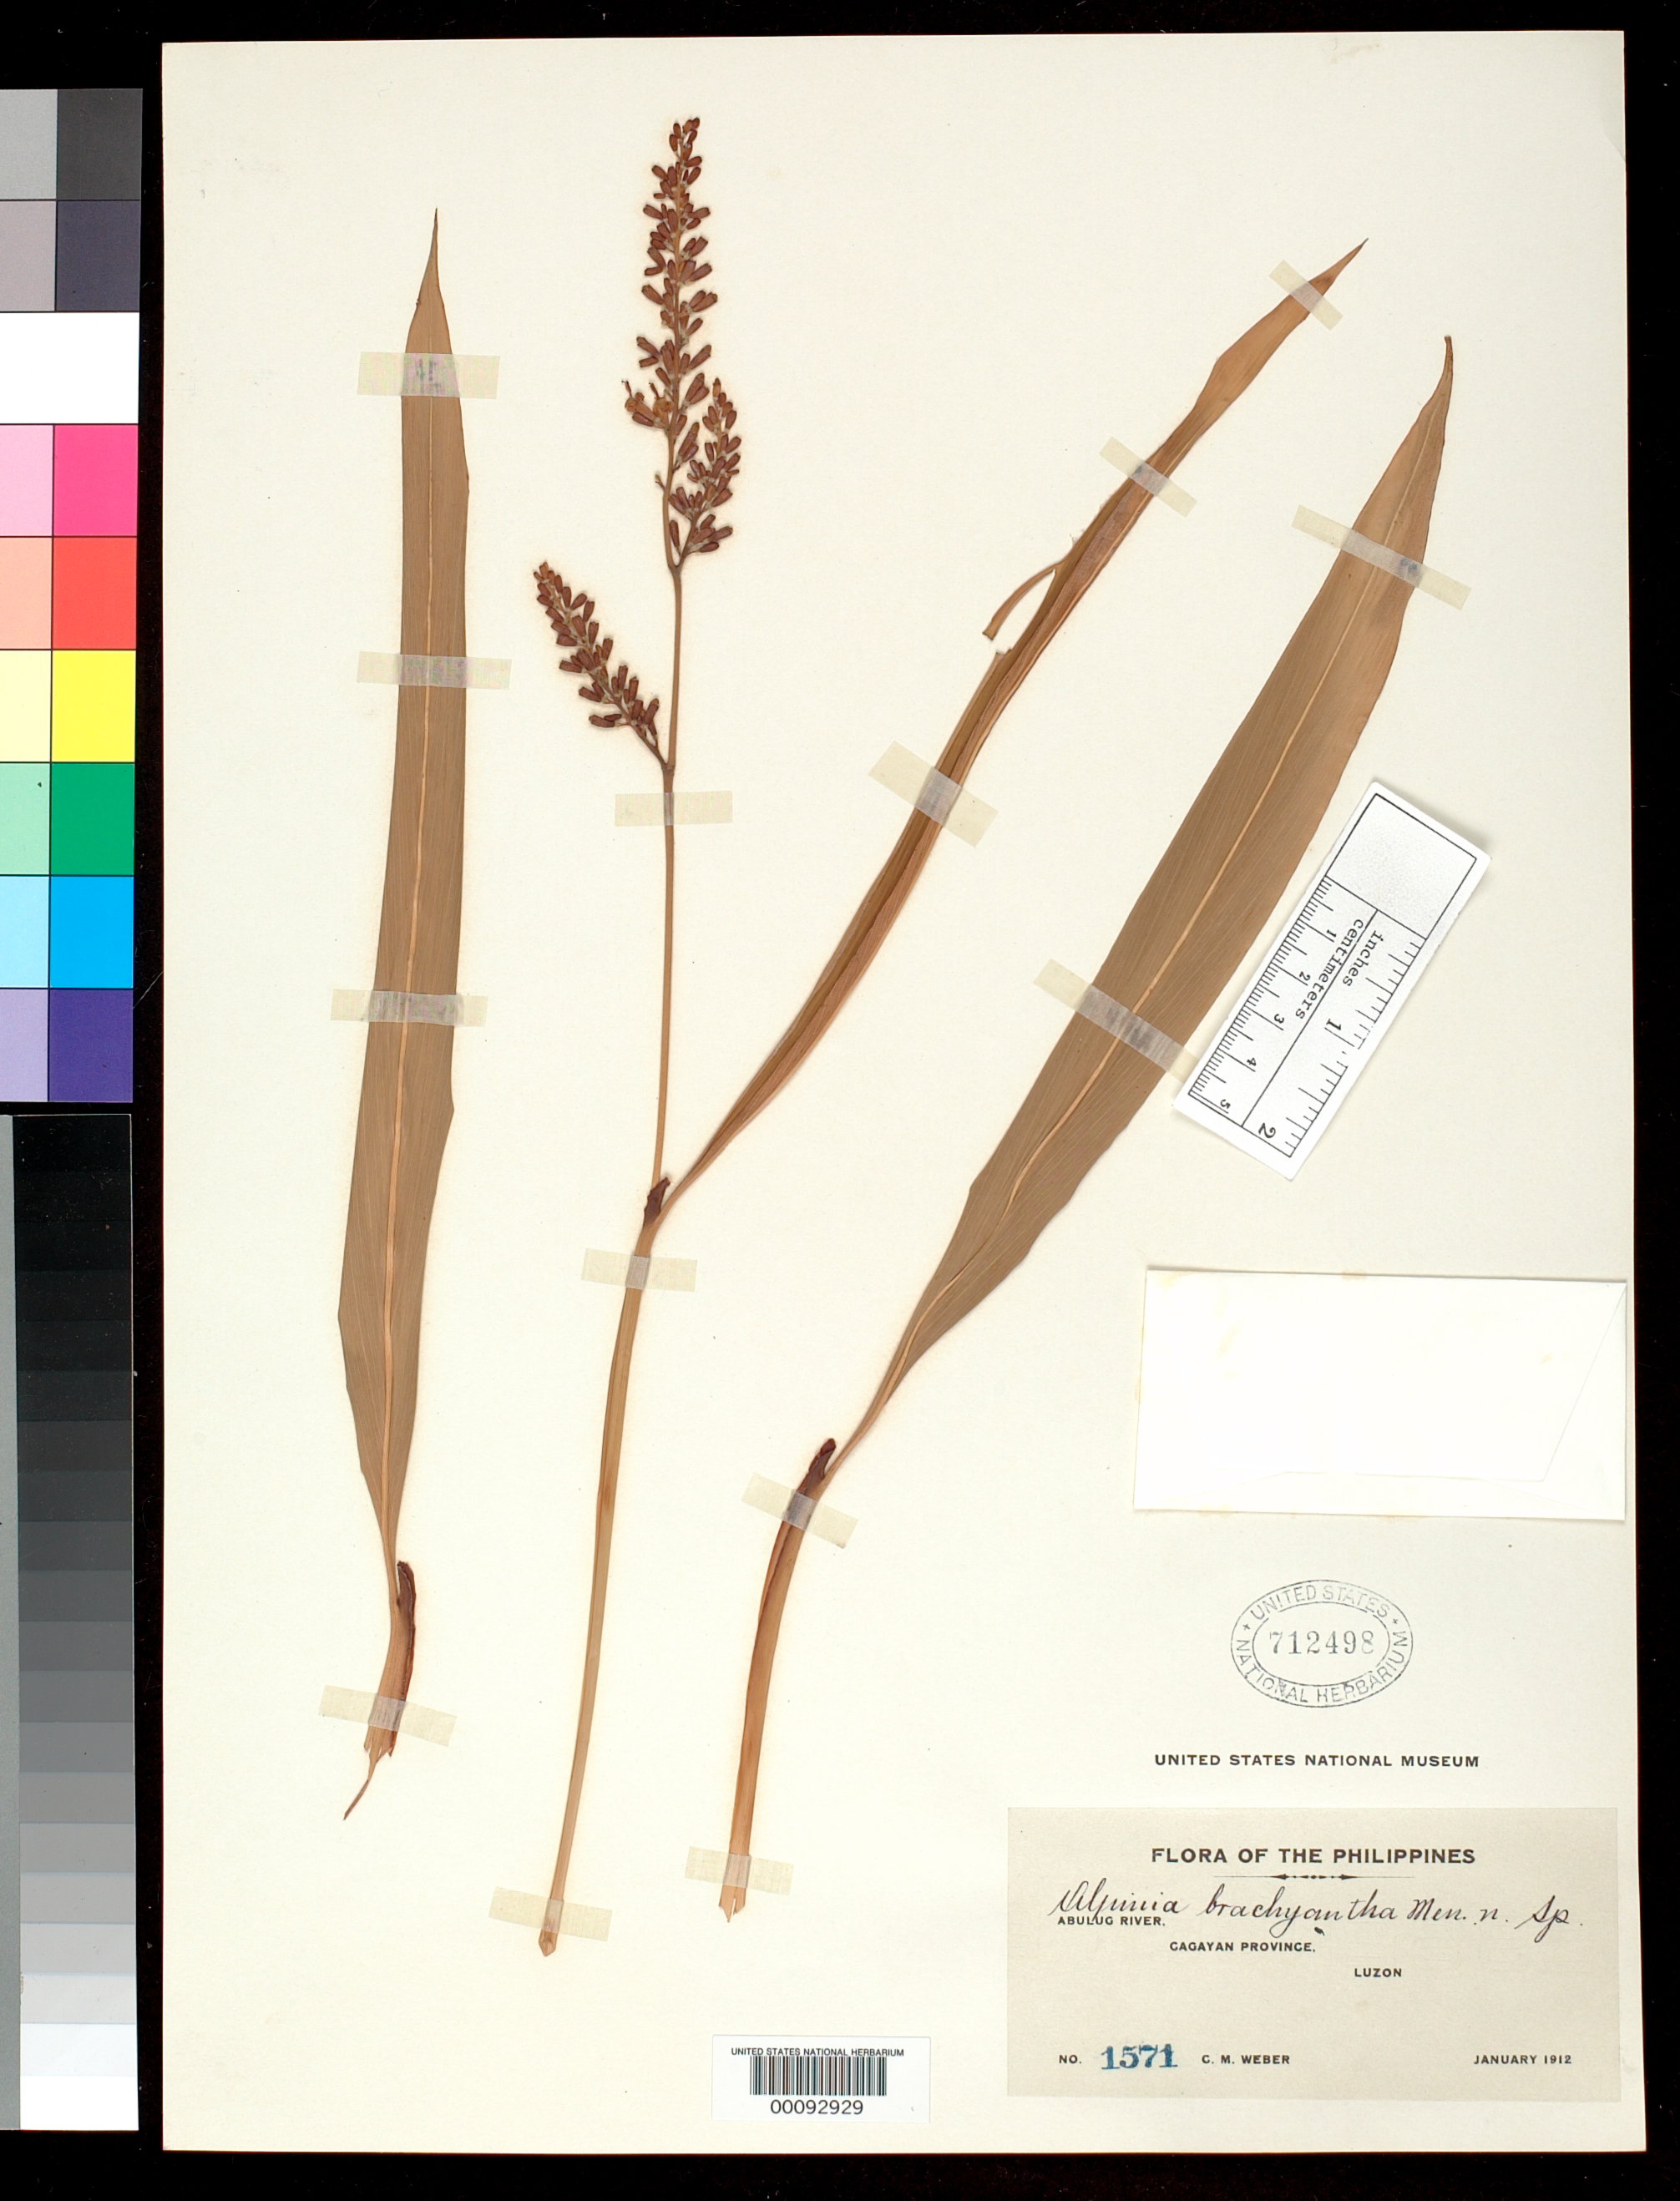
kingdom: Plantae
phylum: Tracheophyta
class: Liliopsida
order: Zingiberales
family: Zingiberaceae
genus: Alpinia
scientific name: Alpinia brachyantha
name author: Merr.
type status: Isotype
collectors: C. M. Weber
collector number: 1571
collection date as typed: Feb 1912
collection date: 1912-02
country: Philippines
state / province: Cagayan Valley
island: Luzon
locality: Abulug River. Cagayan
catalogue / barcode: US 712498